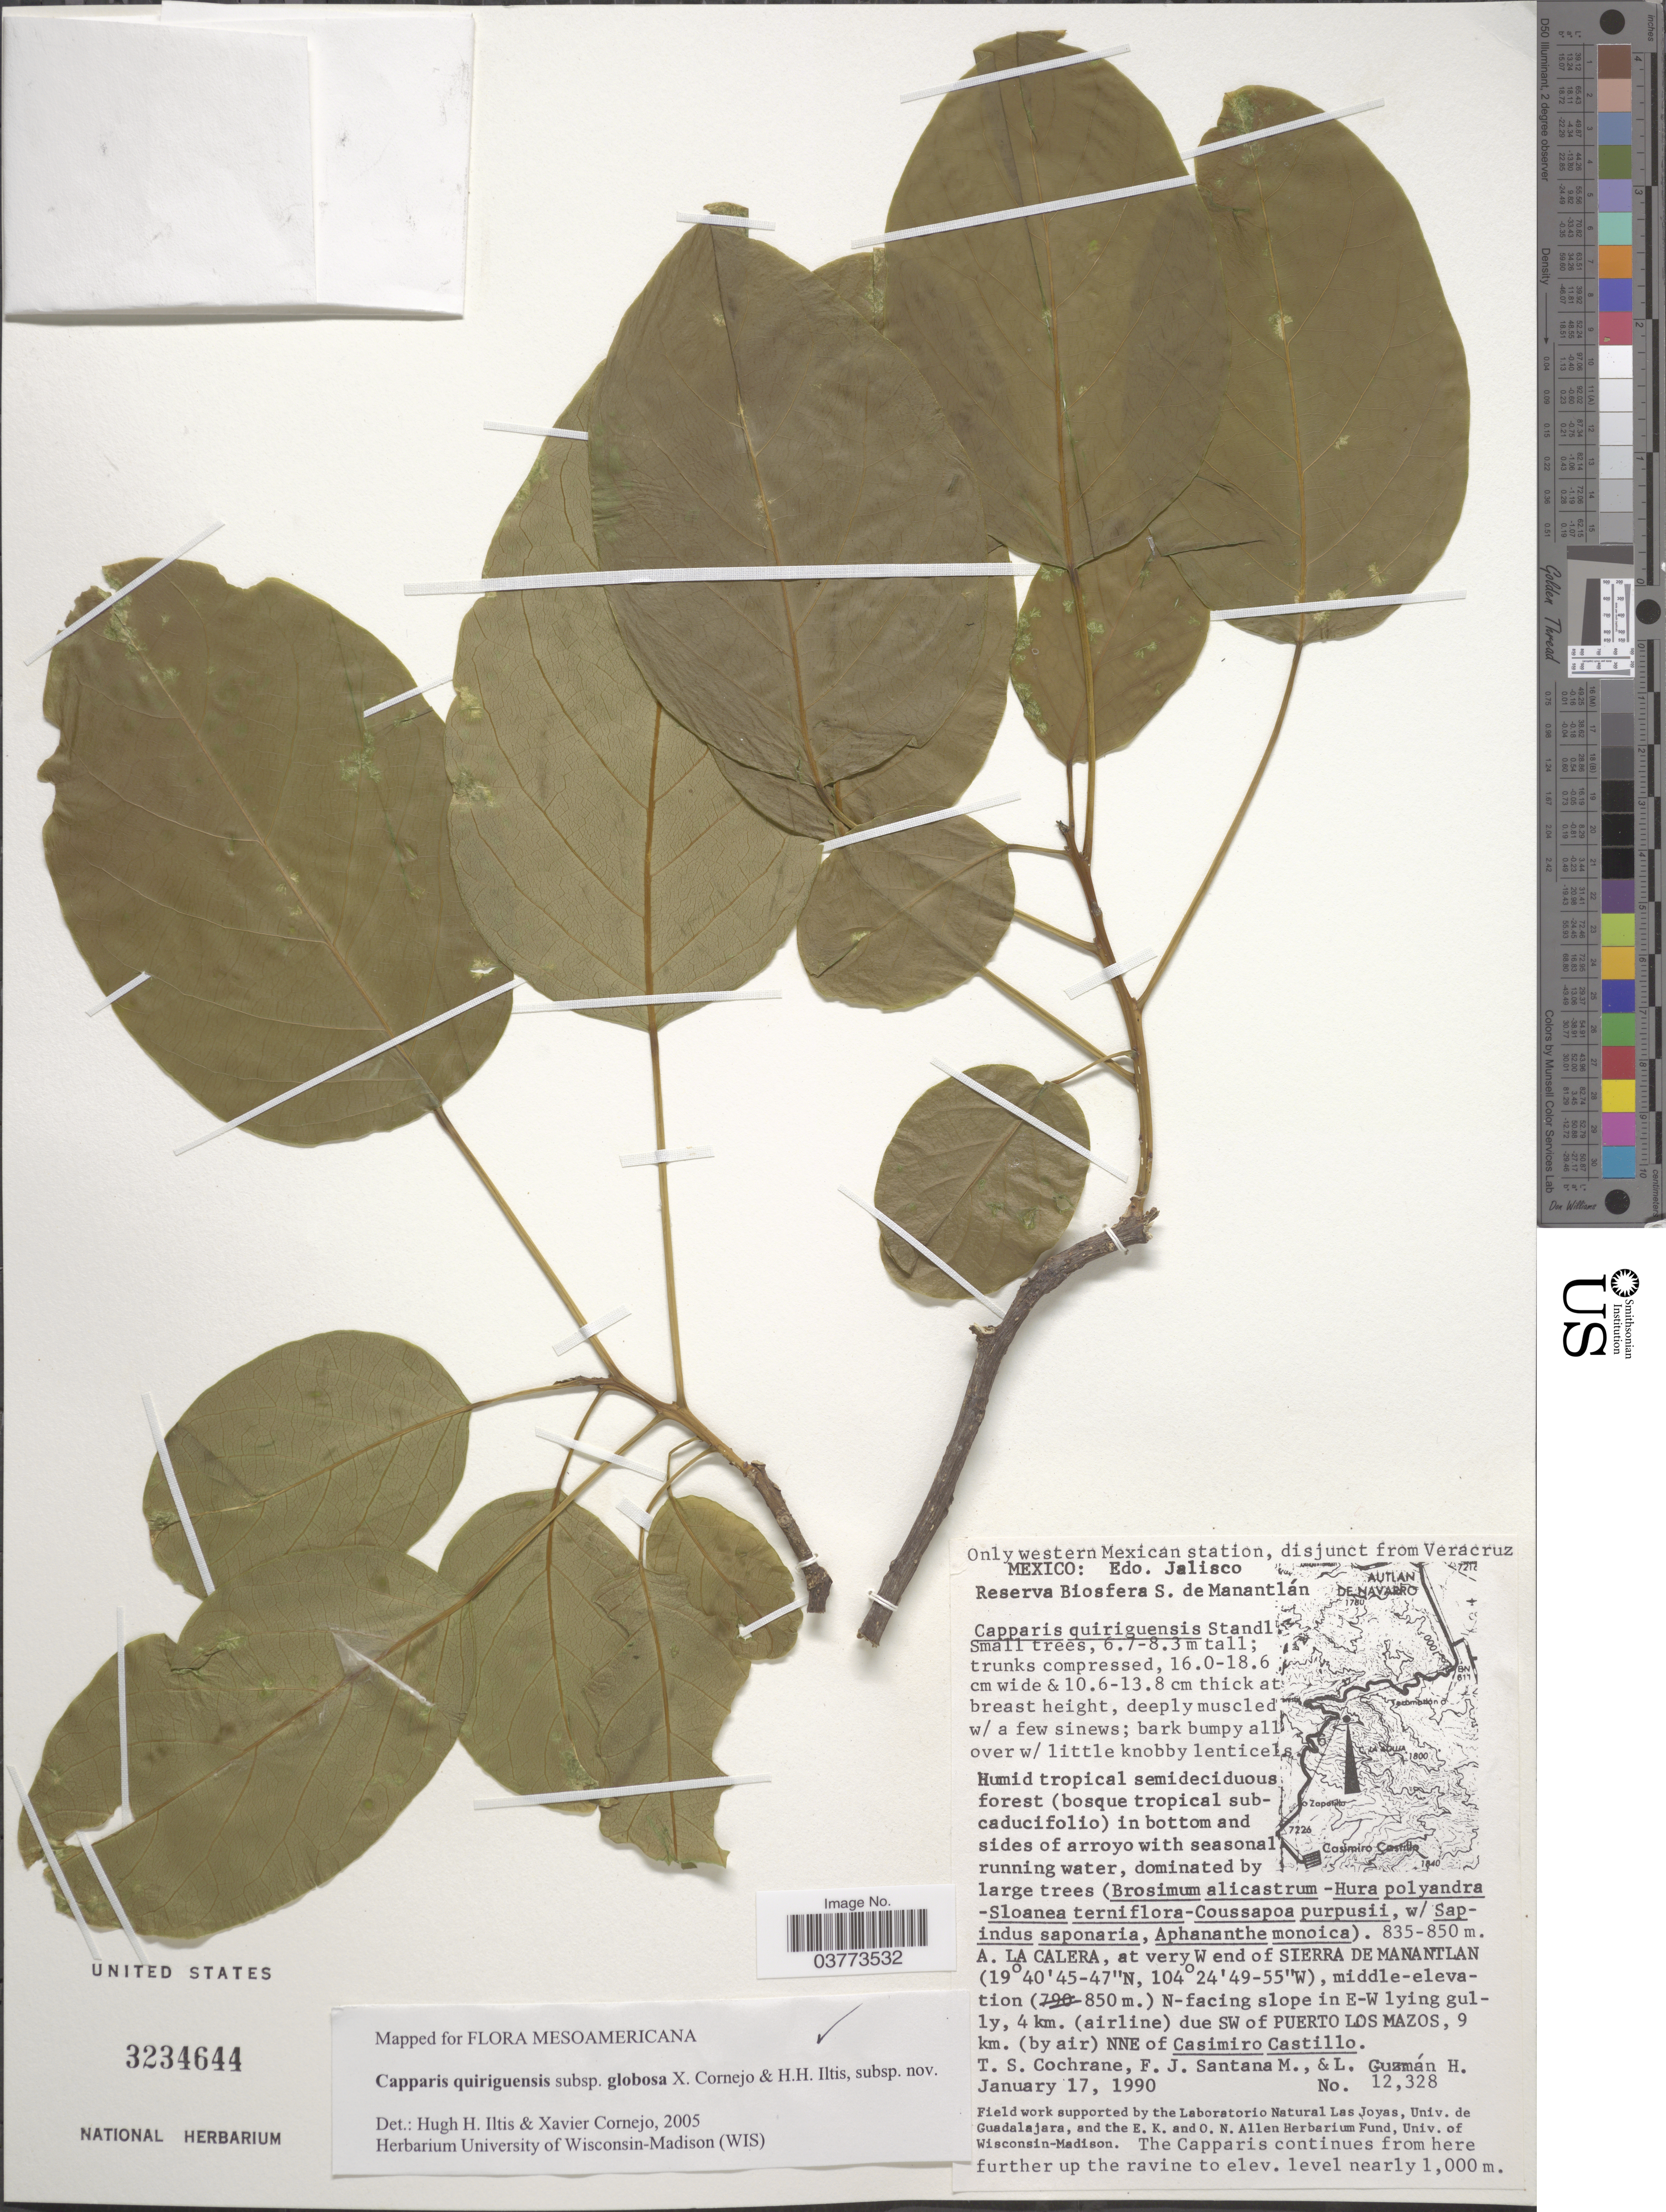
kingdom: Plantae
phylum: Tracheophyta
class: Magnoliopsida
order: Brassicales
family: Capparaceae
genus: Capparidastrum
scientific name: Capparidastrum quiriguense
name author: (Standl.) Iltis, H.H. & Cornejo, X.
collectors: T. S. Cochrane, F. Santana & L. Guzmán H.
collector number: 12328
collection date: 1990-01-17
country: Mexico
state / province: Jalisco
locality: Only western Mexican station, disjunct from Veracruz. [unsure placement] A. La Calera, at very W end of Sierra de Manantlan. N-facing slope in E-W lying gully, 4 km. (airline) due SW of Puerto Los Mazos, 9 km. (by air) NNE of Casimiro Castillo.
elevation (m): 835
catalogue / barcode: US 3234644